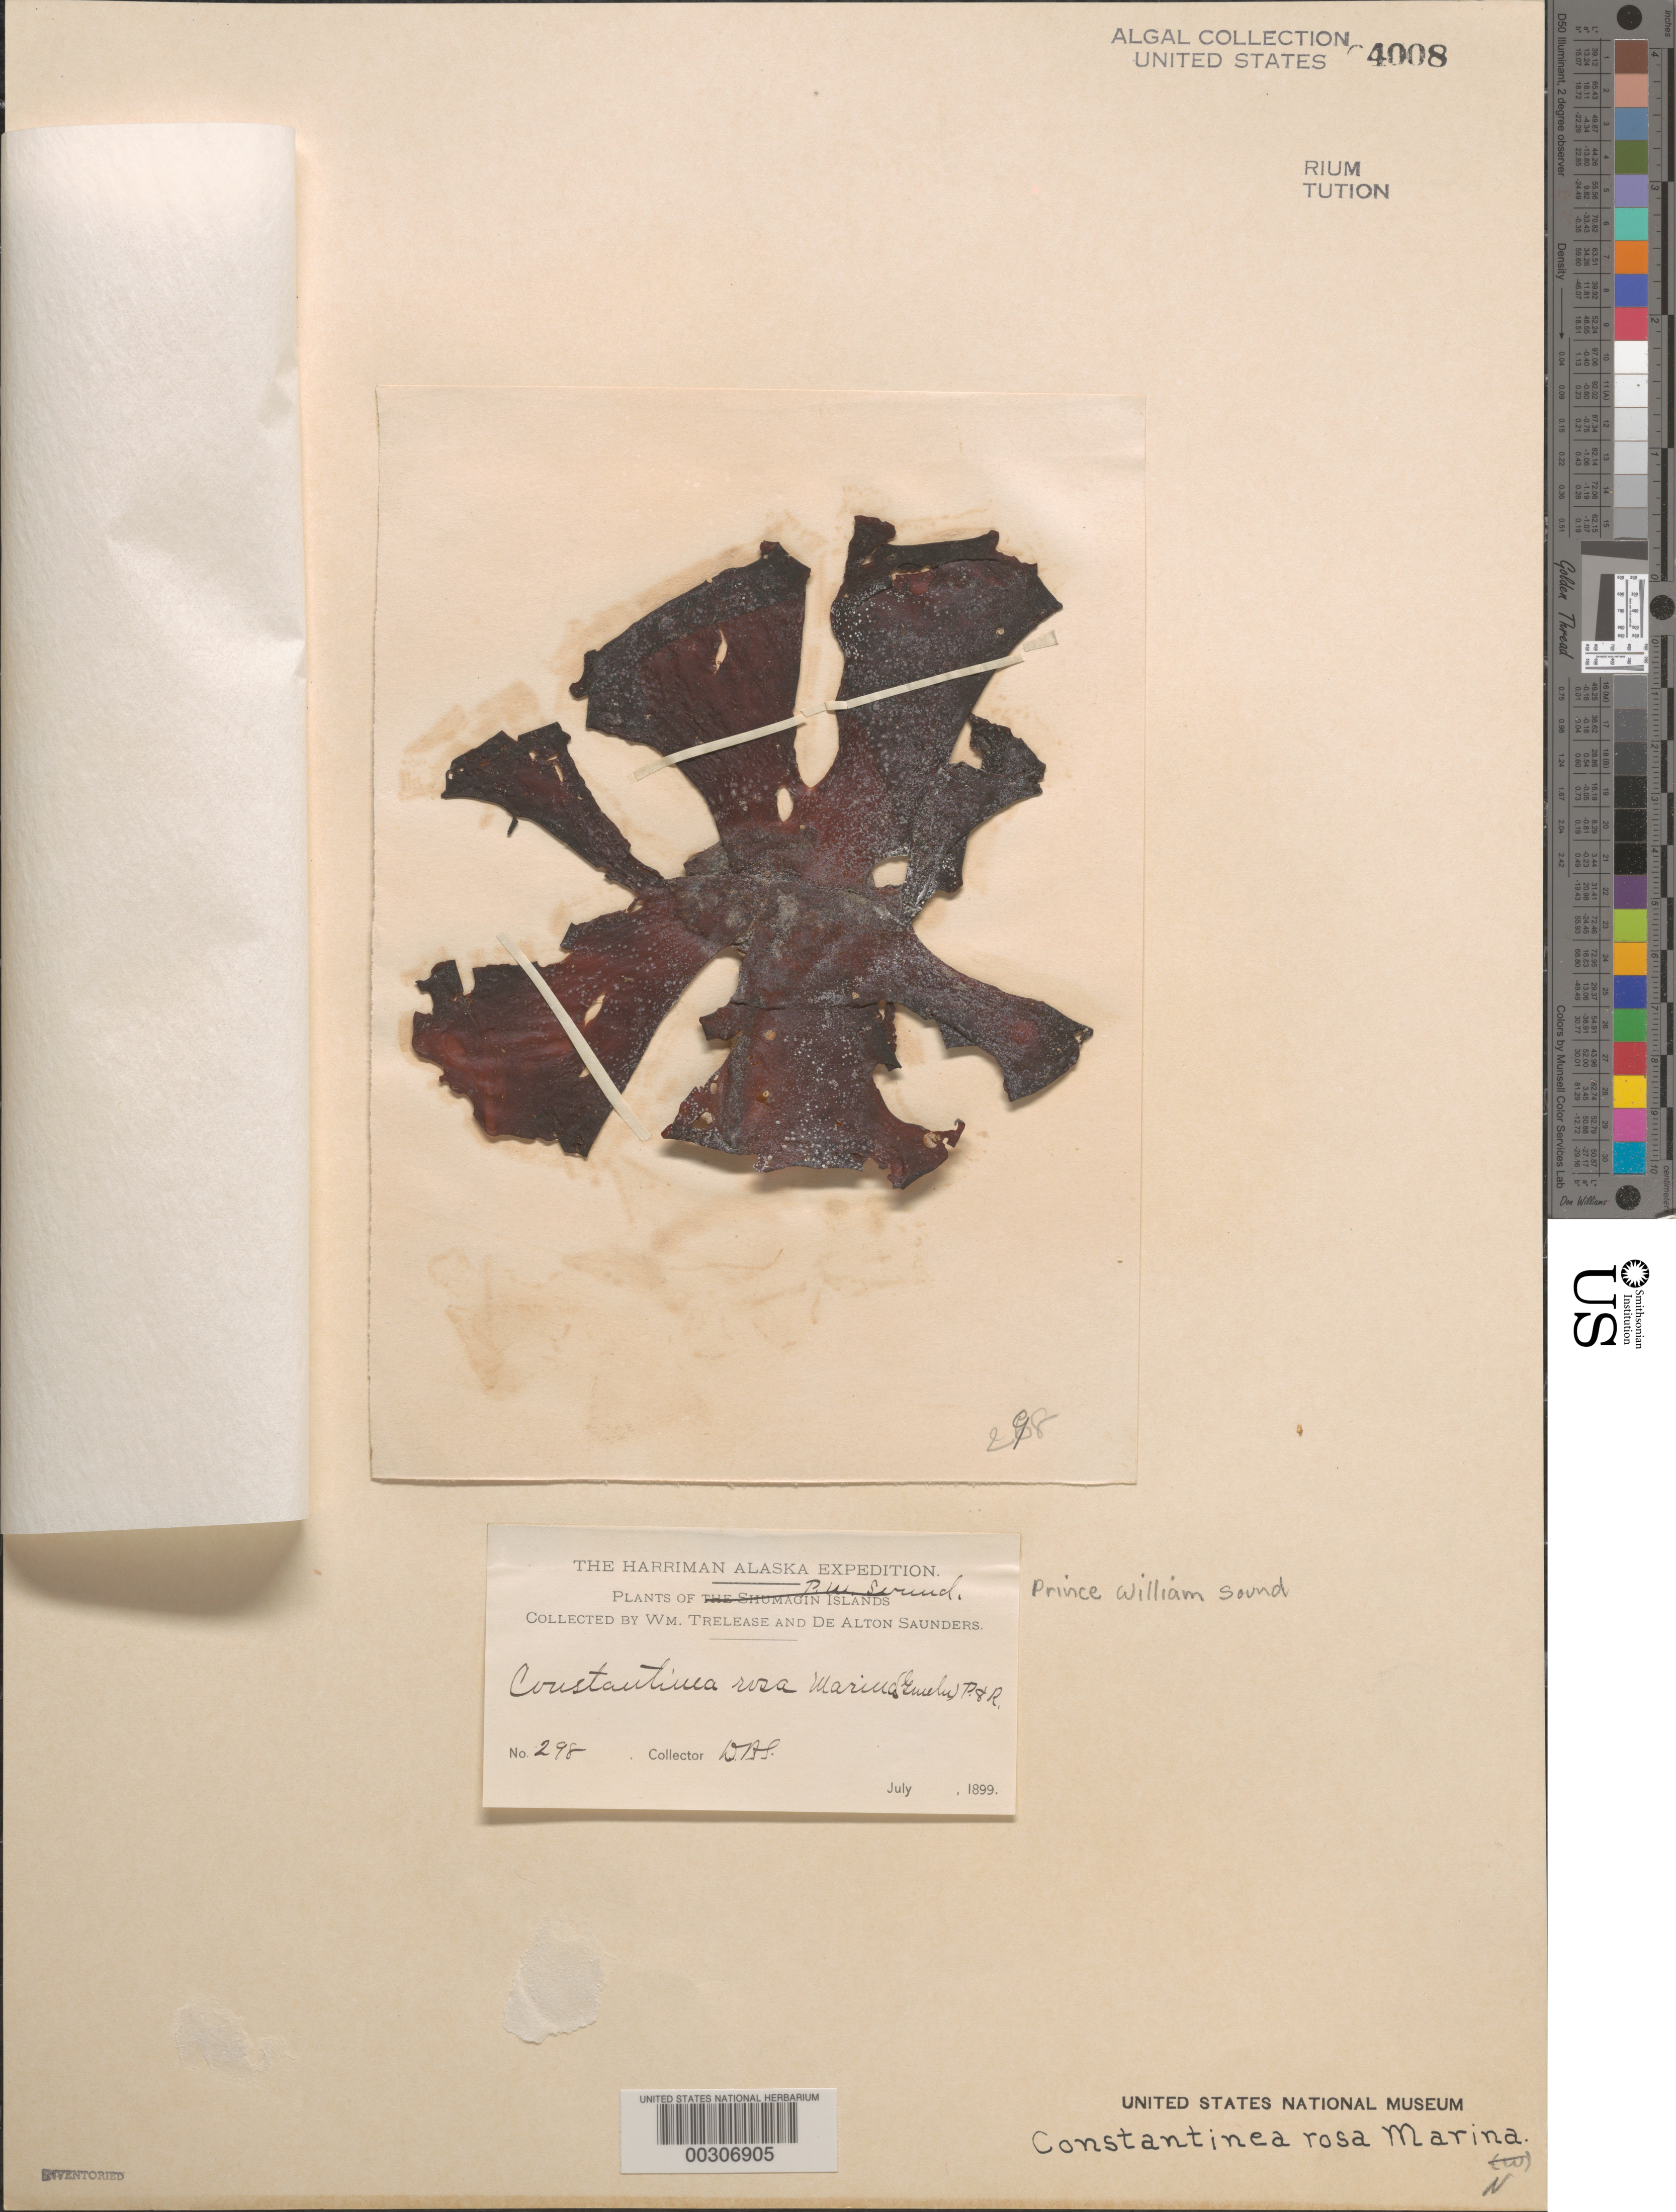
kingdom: Plantae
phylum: Rhodophyta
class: Florideophyceae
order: Gigartinales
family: Dumontiaceae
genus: Constantinea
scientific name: Constantinea rosa-marina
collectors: D. Saunders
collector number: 298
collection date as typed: Jul 1899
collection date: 1899-07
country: United States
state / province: Alaska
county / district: Valdez-Cordova Division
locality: Prince William Sound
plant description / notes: Harriman Alaska Expedition, 1899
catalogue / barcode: US 4008